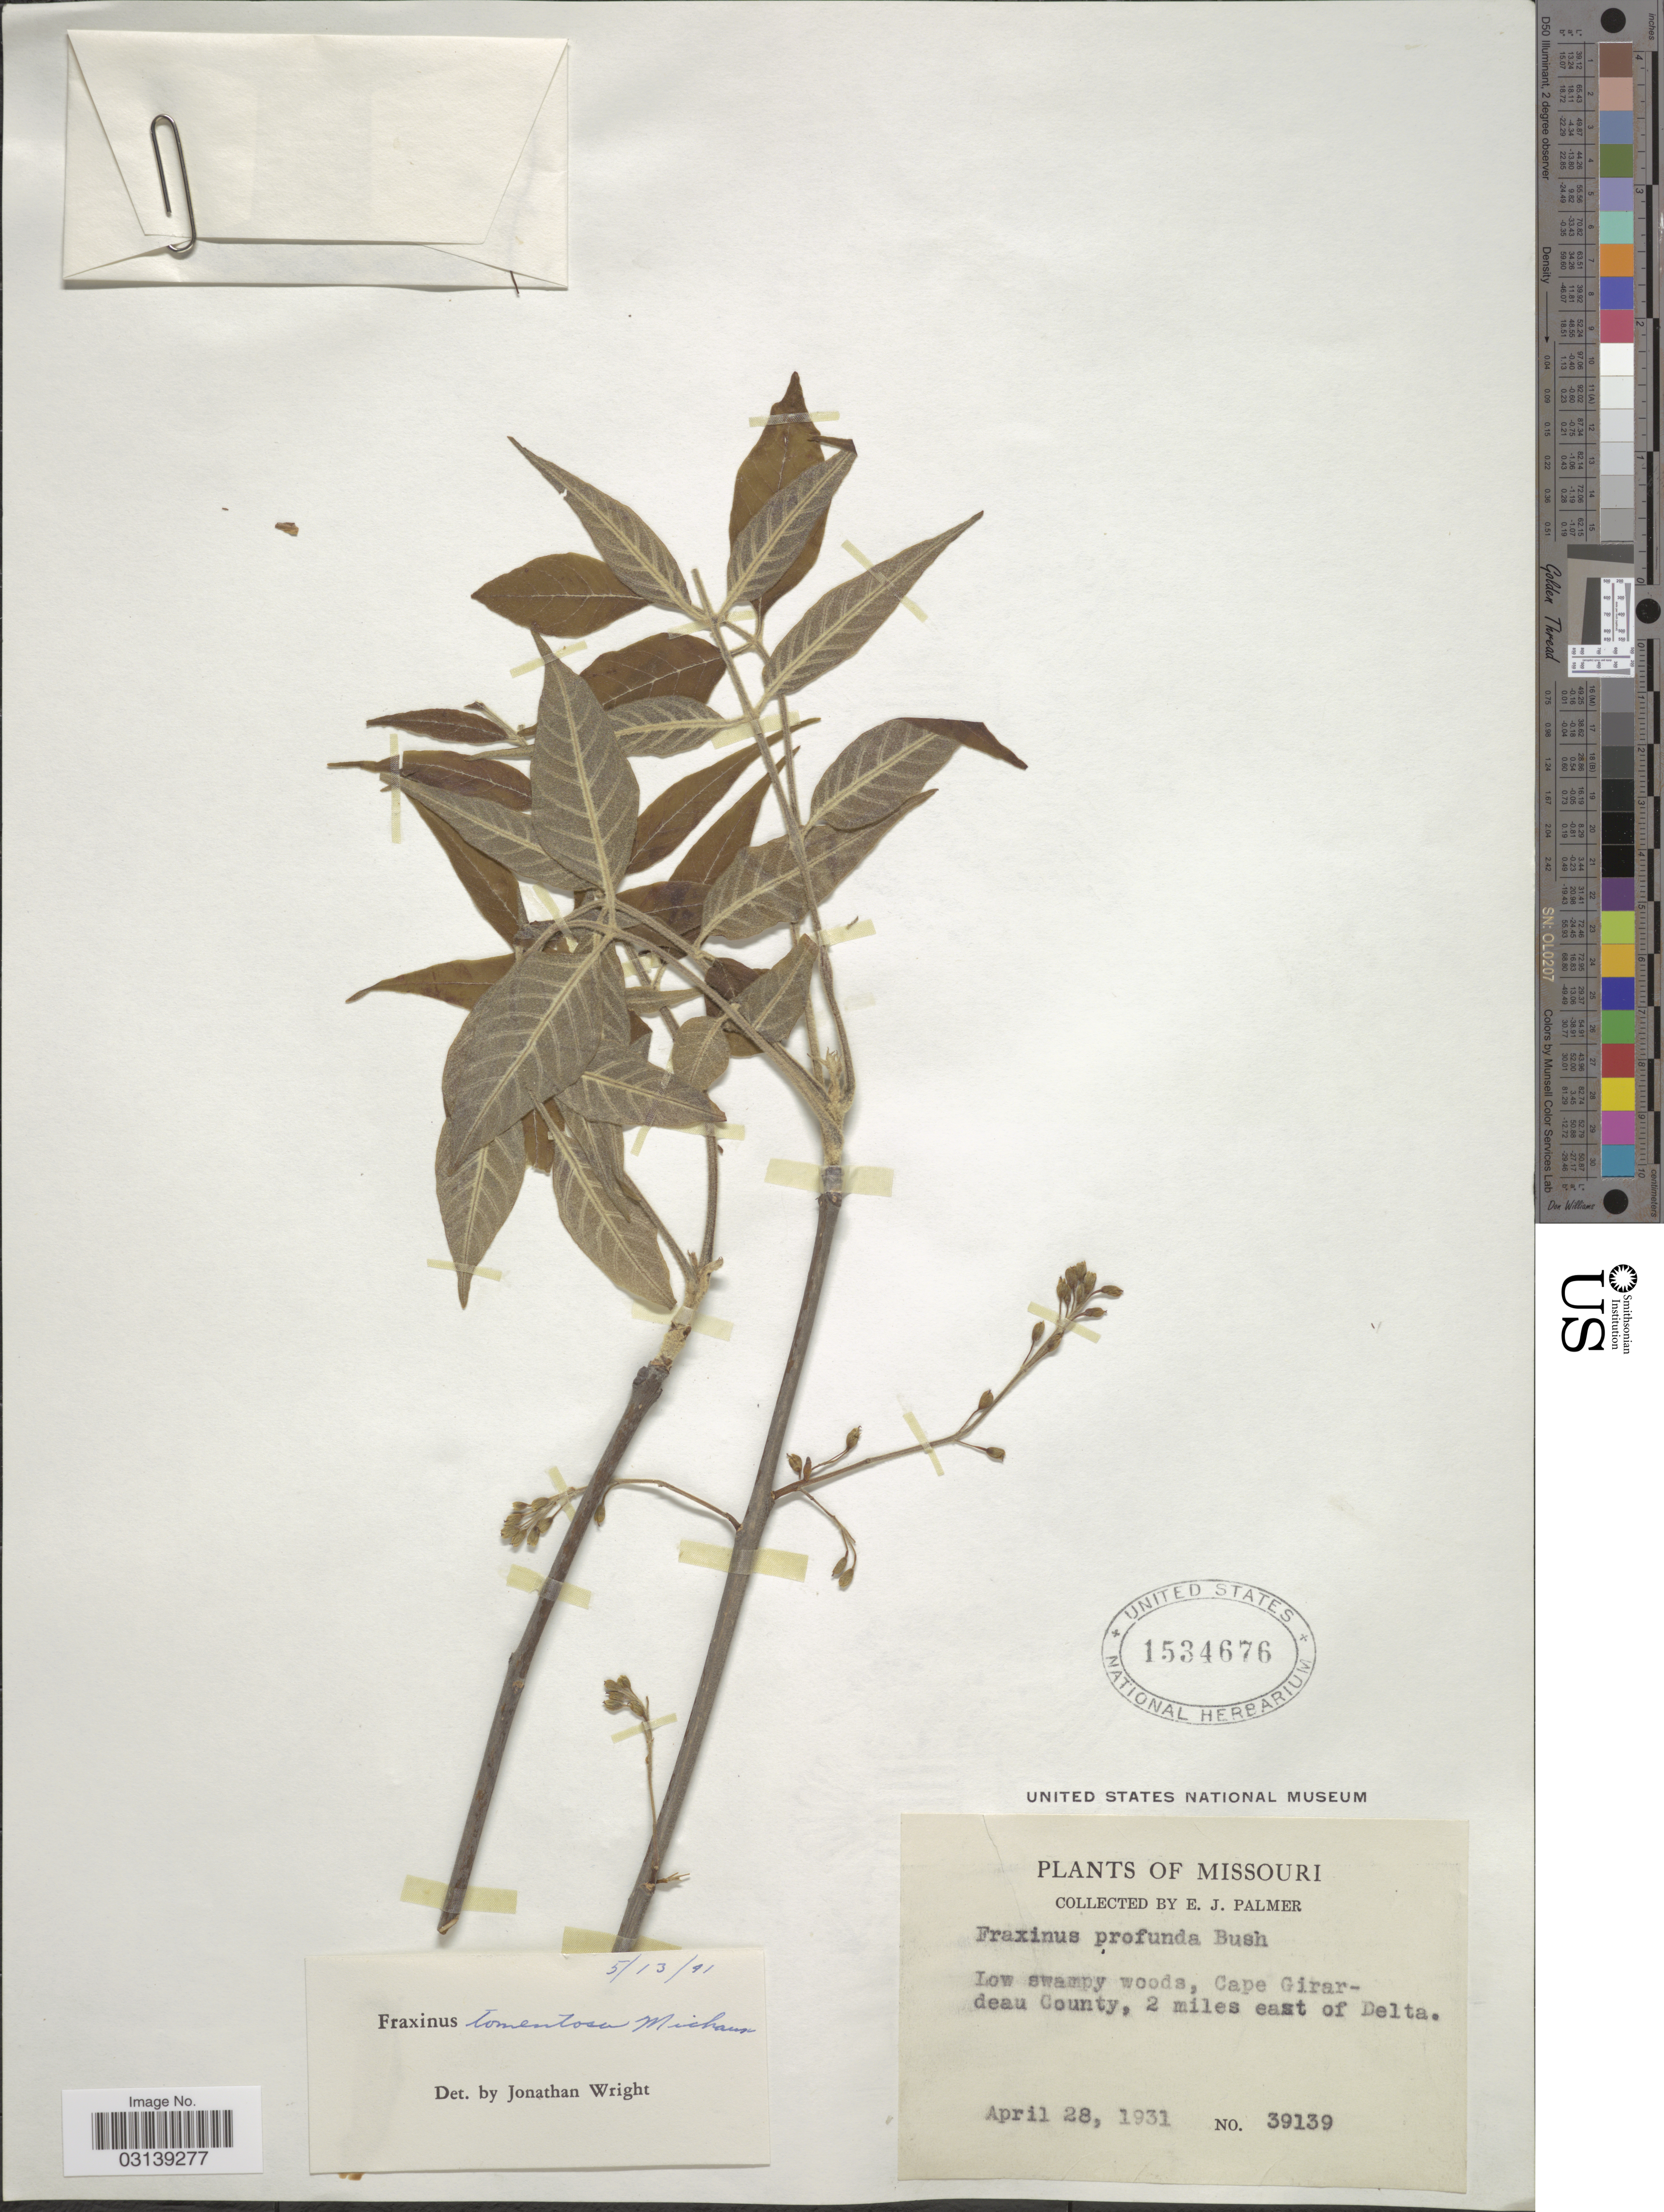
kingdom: Plantae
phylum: Tracheophyta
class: Magnoliopsida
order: Lamiales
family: Oleaceae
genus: Fraxinus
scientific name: Fraxinus profunda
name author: (Bush) Bush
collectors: E. J. Palmer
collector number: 39139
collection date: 1931-04-28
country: United States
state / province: Missouri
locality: Low swampy woods, Cape Girardeau County, 2 miles east of Delta.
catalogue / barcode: US 1534676